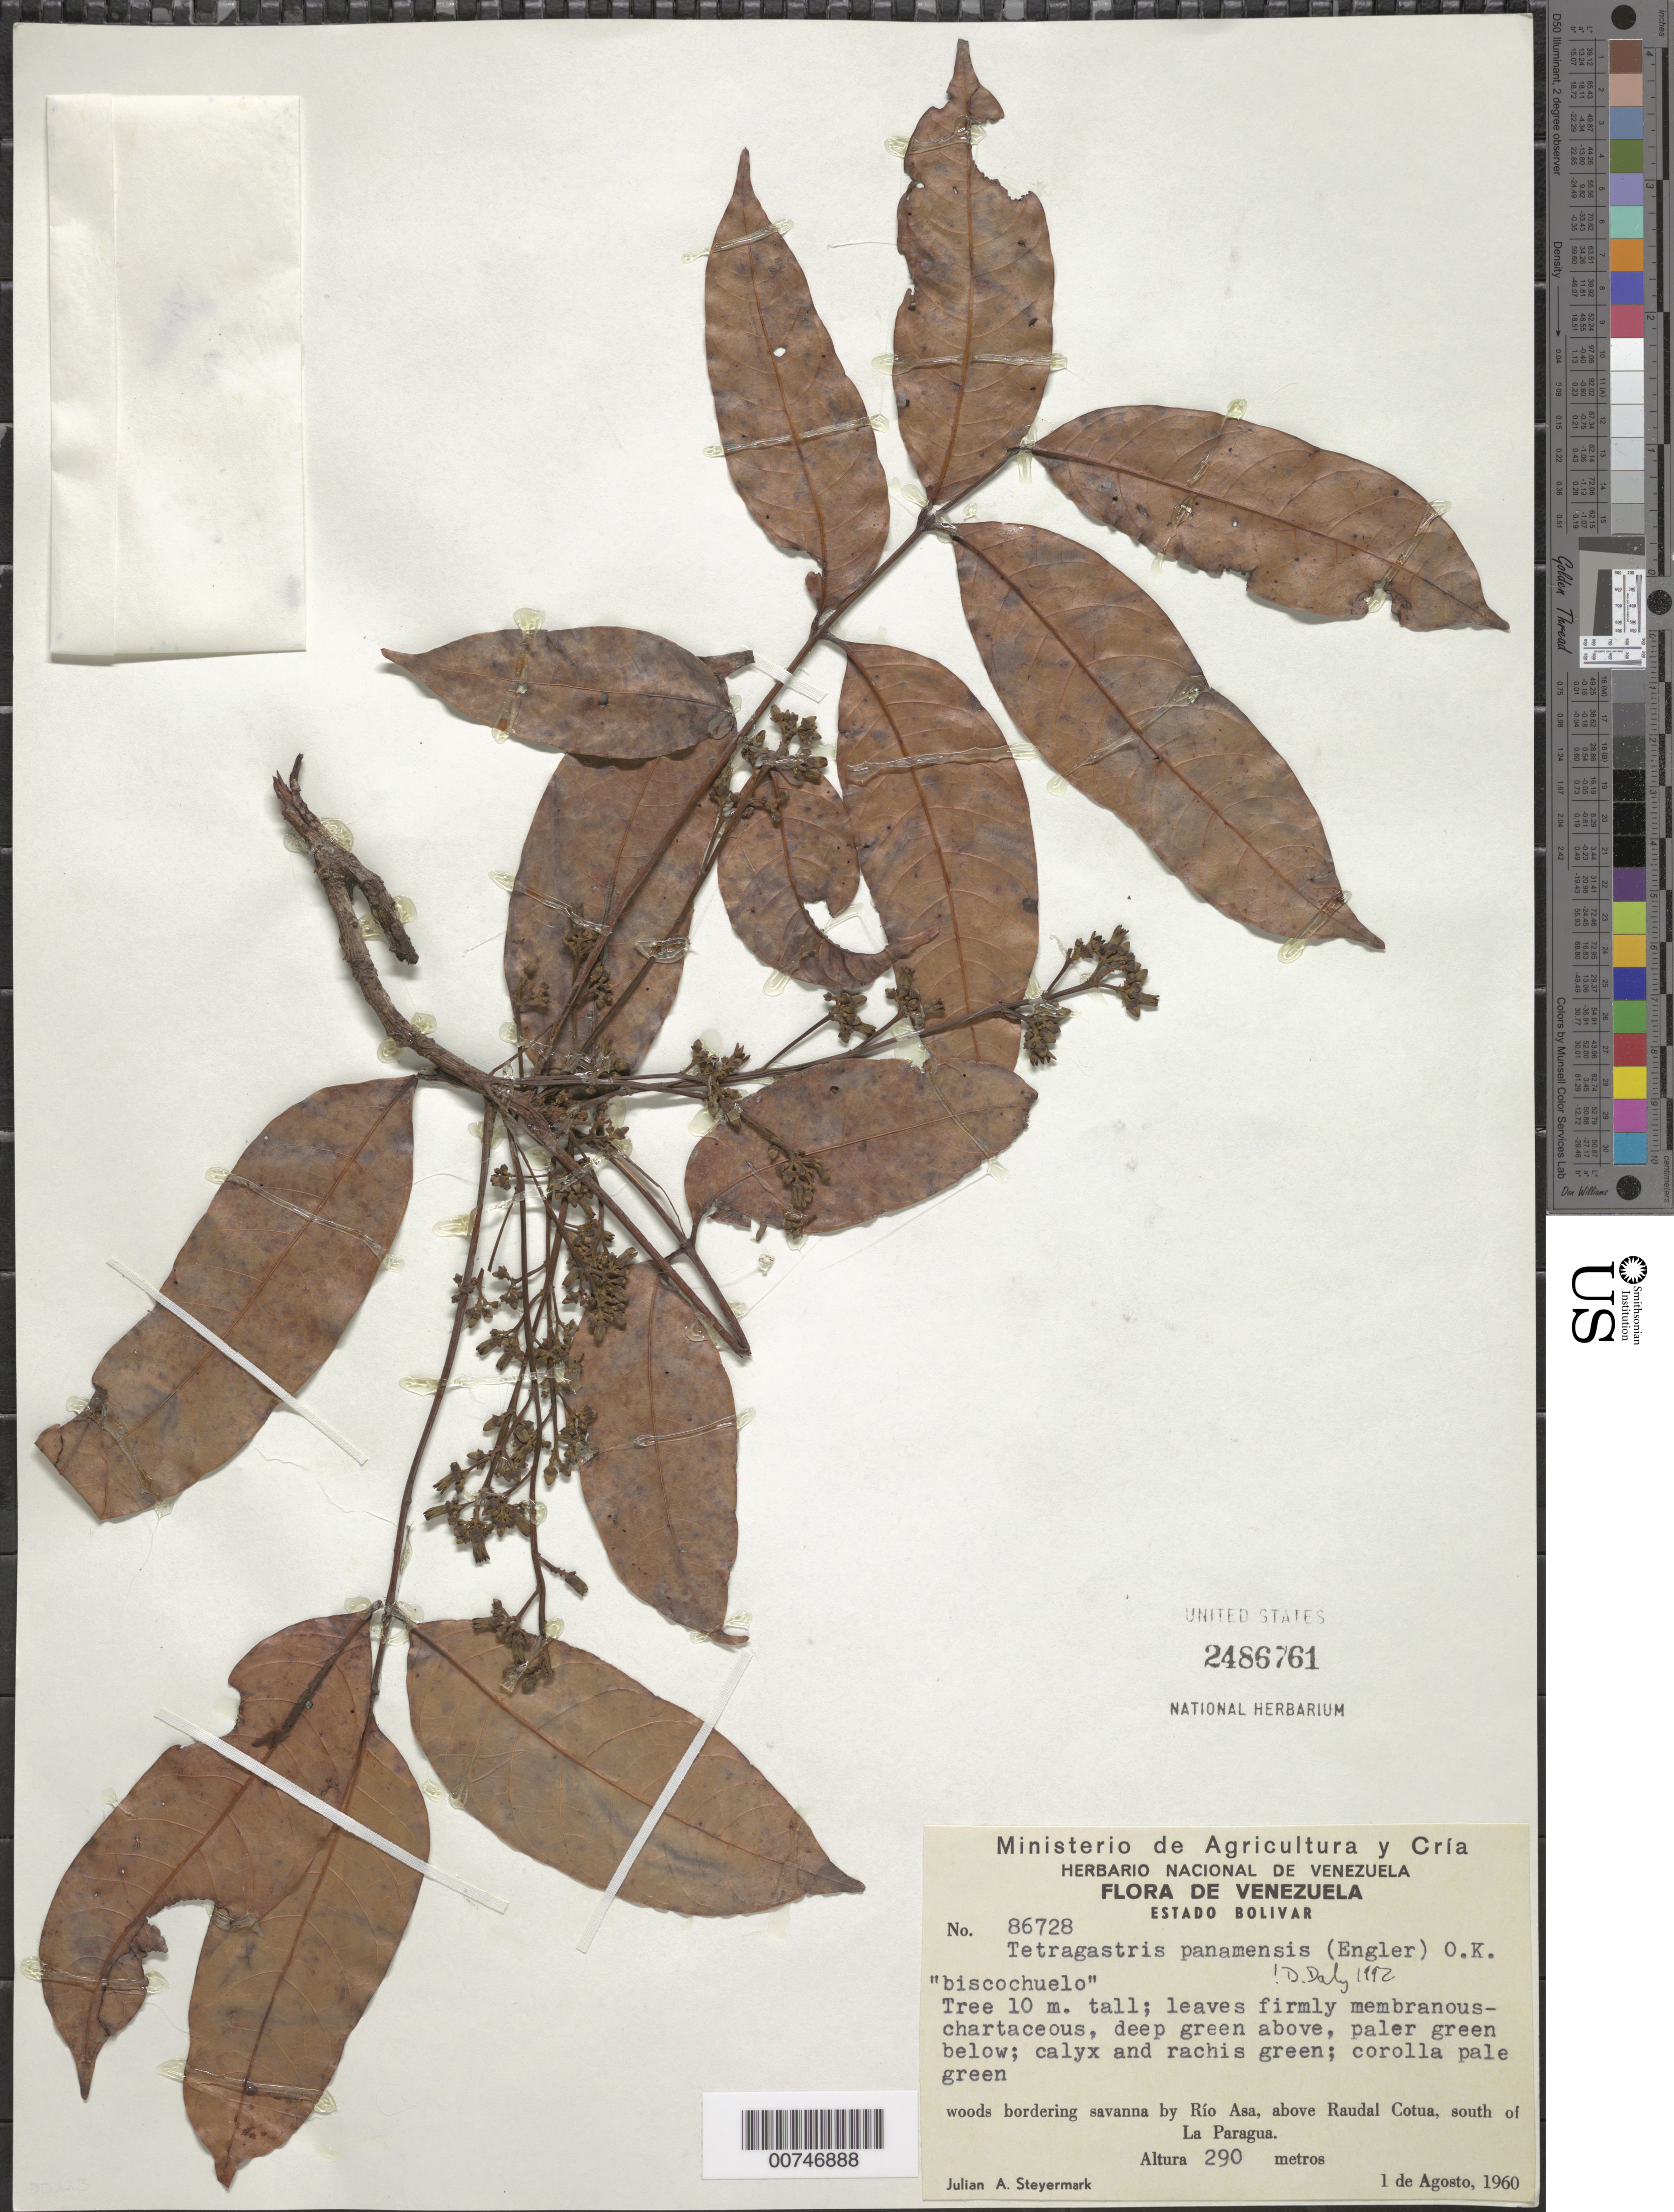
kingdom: Plantae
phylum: Tracheophyta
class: Magnoliopsida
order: Sapindales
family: Burseraceae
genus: Protium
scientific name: Protium stevensonii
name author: (Standl.) Daly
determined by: Daly, Douglas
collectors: J. Steyermark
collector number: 86728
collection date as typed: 1-Aug-60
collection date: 1960-08-01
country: Venezuela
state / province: Bolívar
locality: Río Asa, above Raudal Cotua, S of La Paragua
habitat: Woods bordering savanna by rio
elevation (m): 290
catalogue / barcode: US 2486761